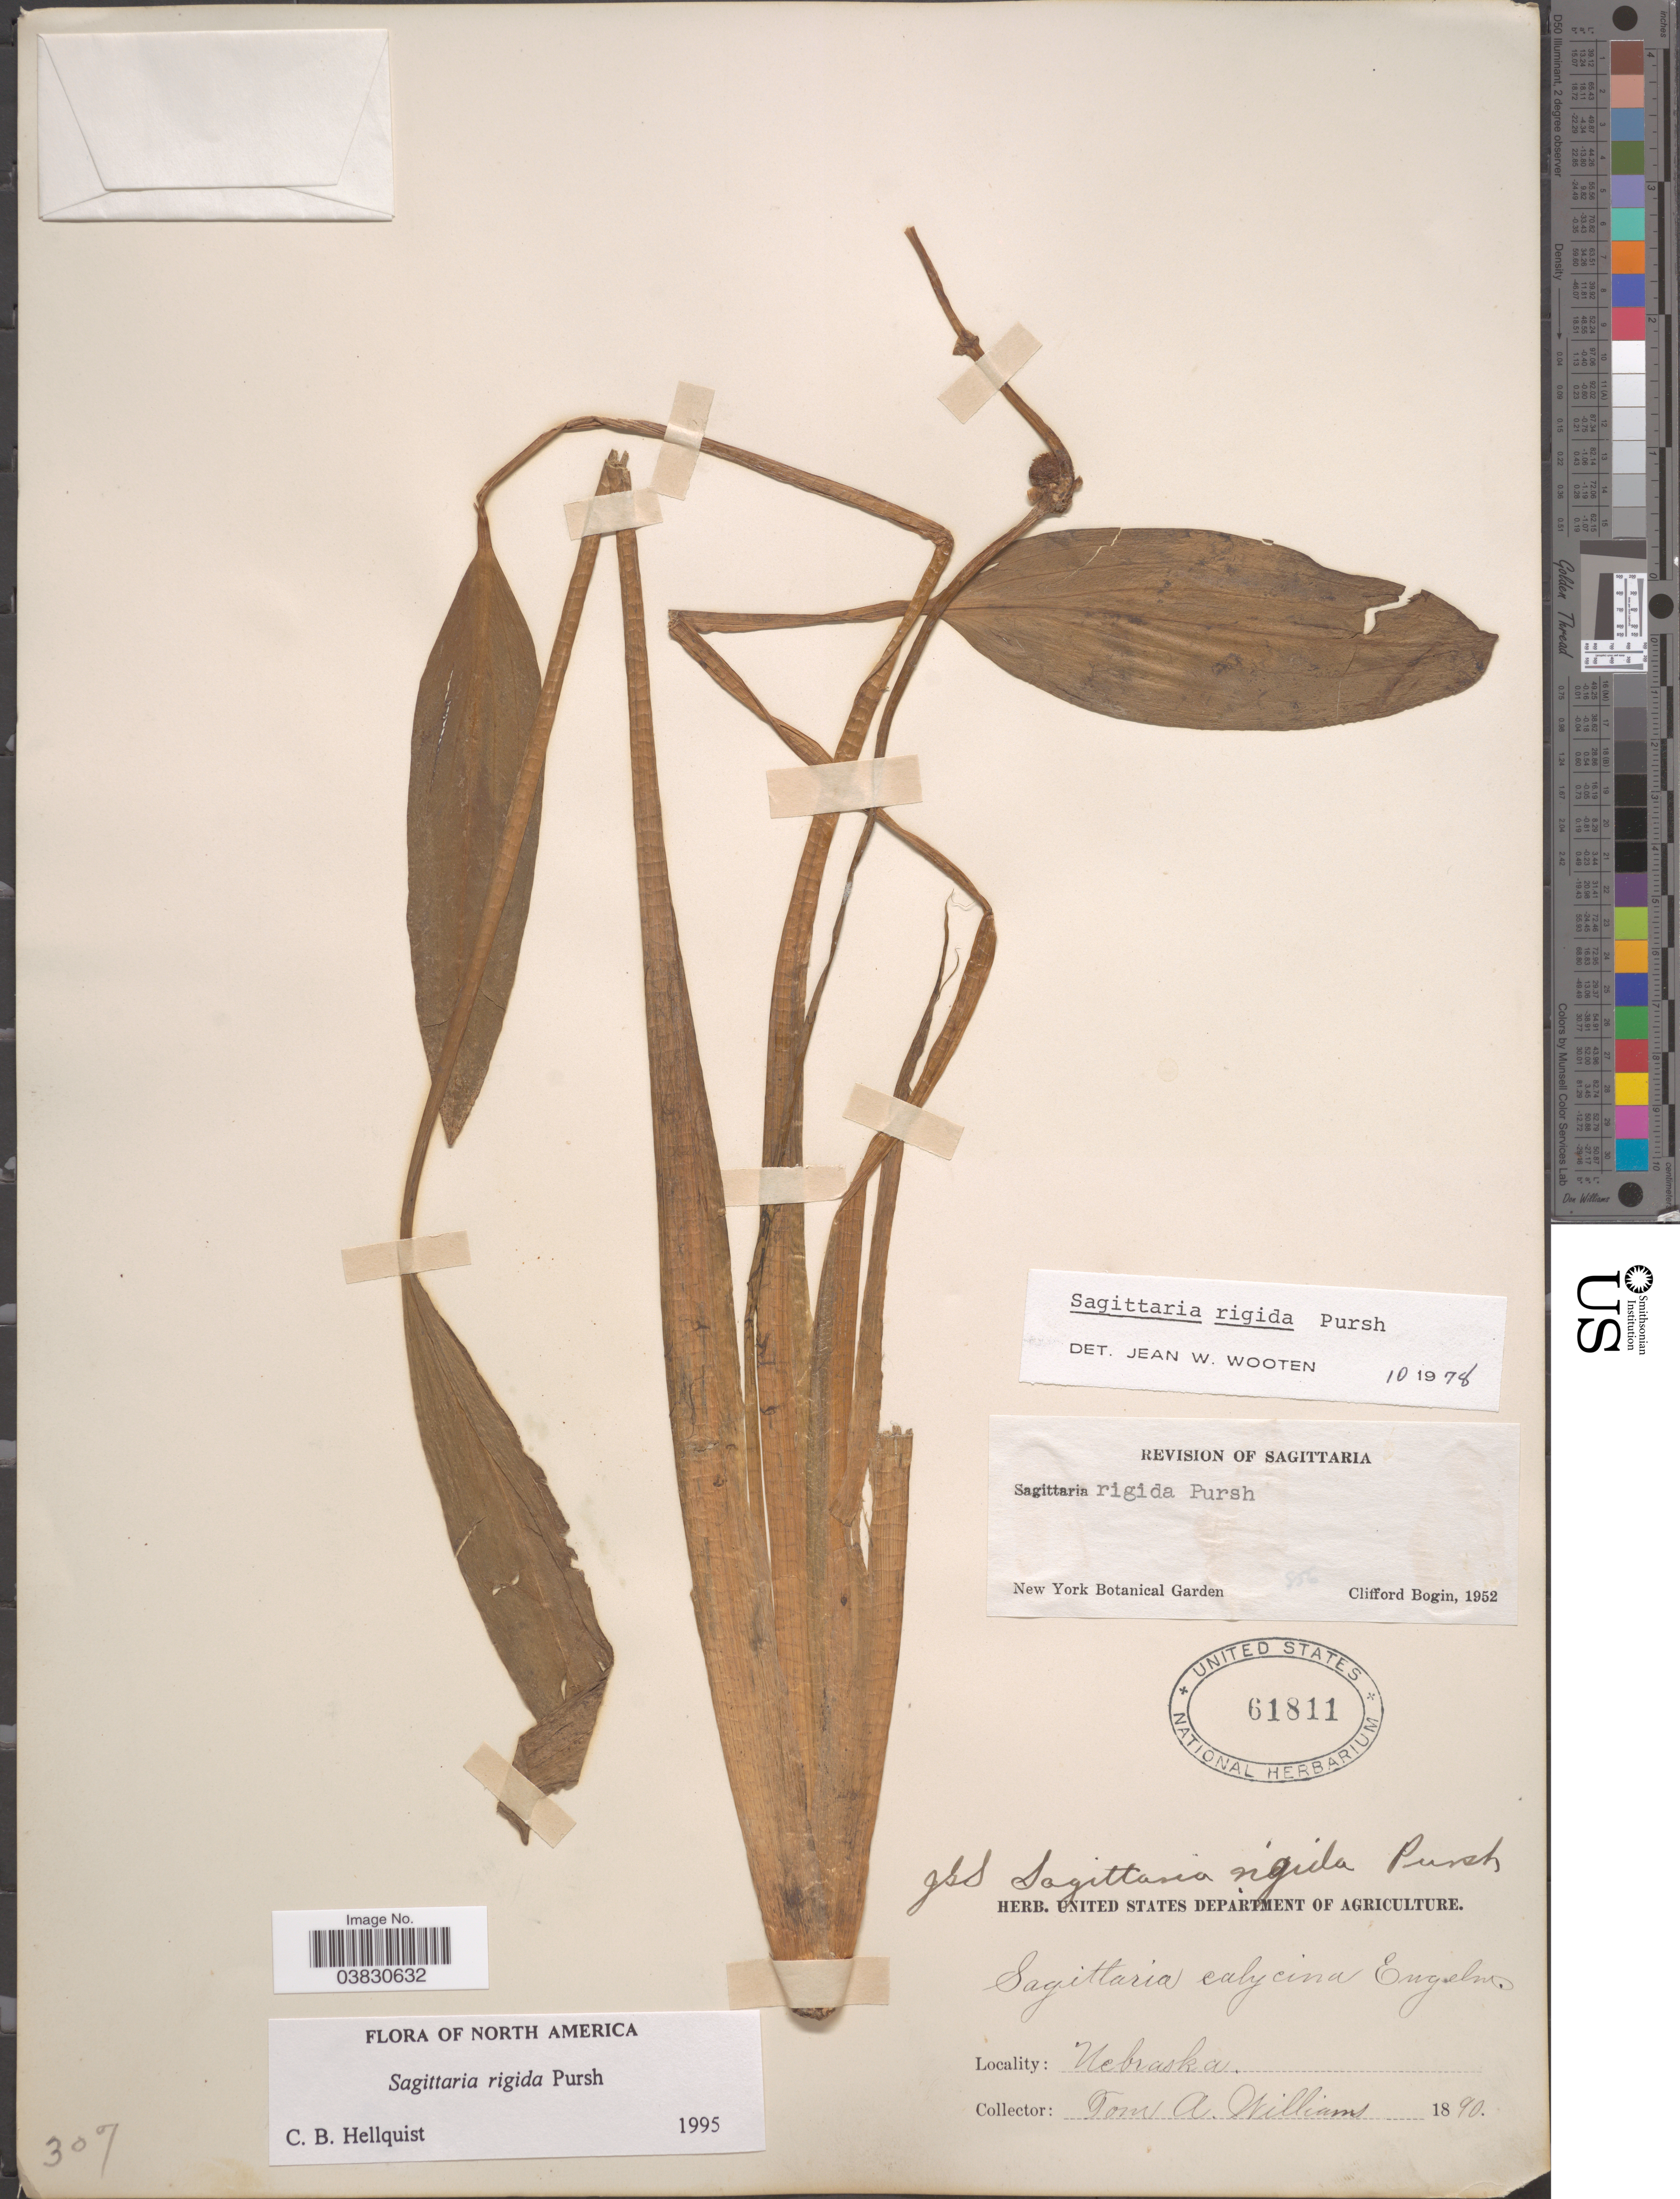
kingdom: Plantae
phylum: Tracheophyta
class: Liliopsida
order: Alismatales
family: Alismataceae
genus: Sagittaria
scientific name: Sagittaria rigida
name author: Pursh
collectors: T. Williams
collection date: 1890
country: United States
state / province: Nebraska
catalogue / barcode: US 61811